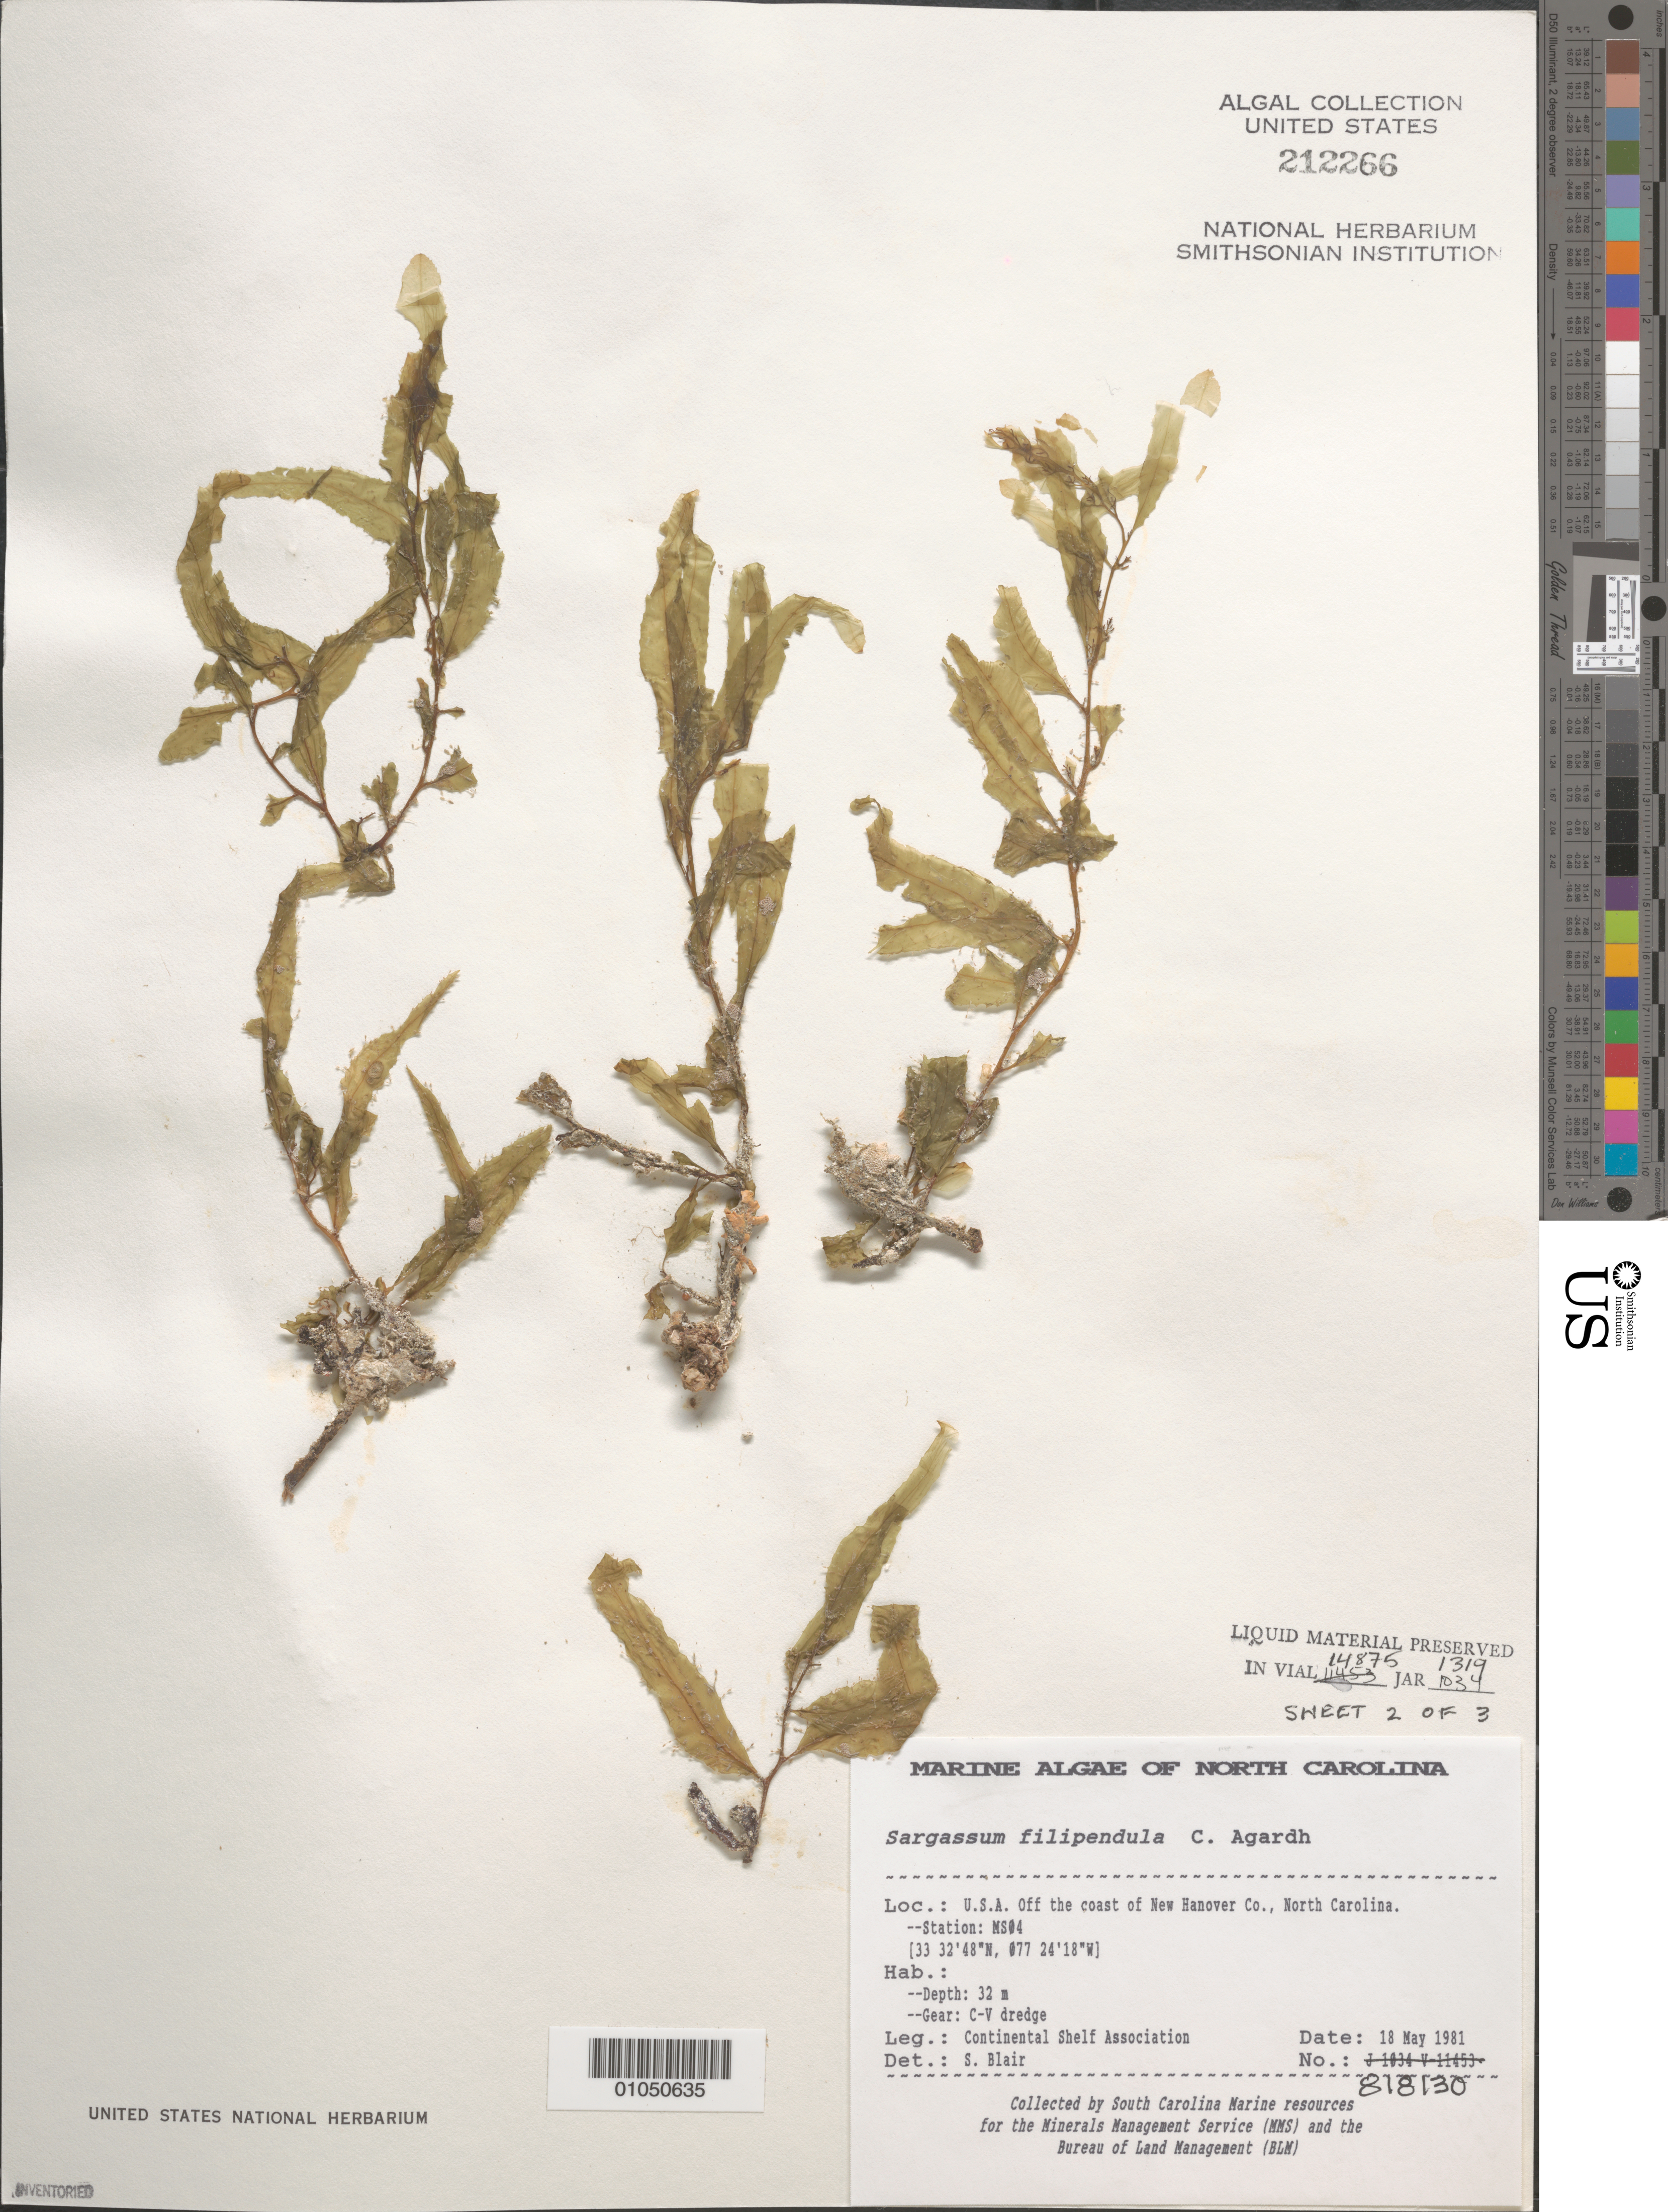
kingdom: Chromista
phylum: Ochrophyta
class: Phaeophyceae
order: Fucales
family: Sargassaceae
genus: Sargassum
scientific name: Sargassum filipendula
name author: C. Agardh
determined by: Blair, S. M.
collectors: Continental Shelf Associates for the MMS/BLM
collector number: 818130 Station MS04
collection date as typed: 18 May 1981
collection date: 1981-05-18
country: United States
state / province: North Carolina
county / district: New Hanover County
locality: Off coast of New Hanover County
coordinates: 33 32'48"N, 077 24'18"W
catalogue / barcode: US 212266